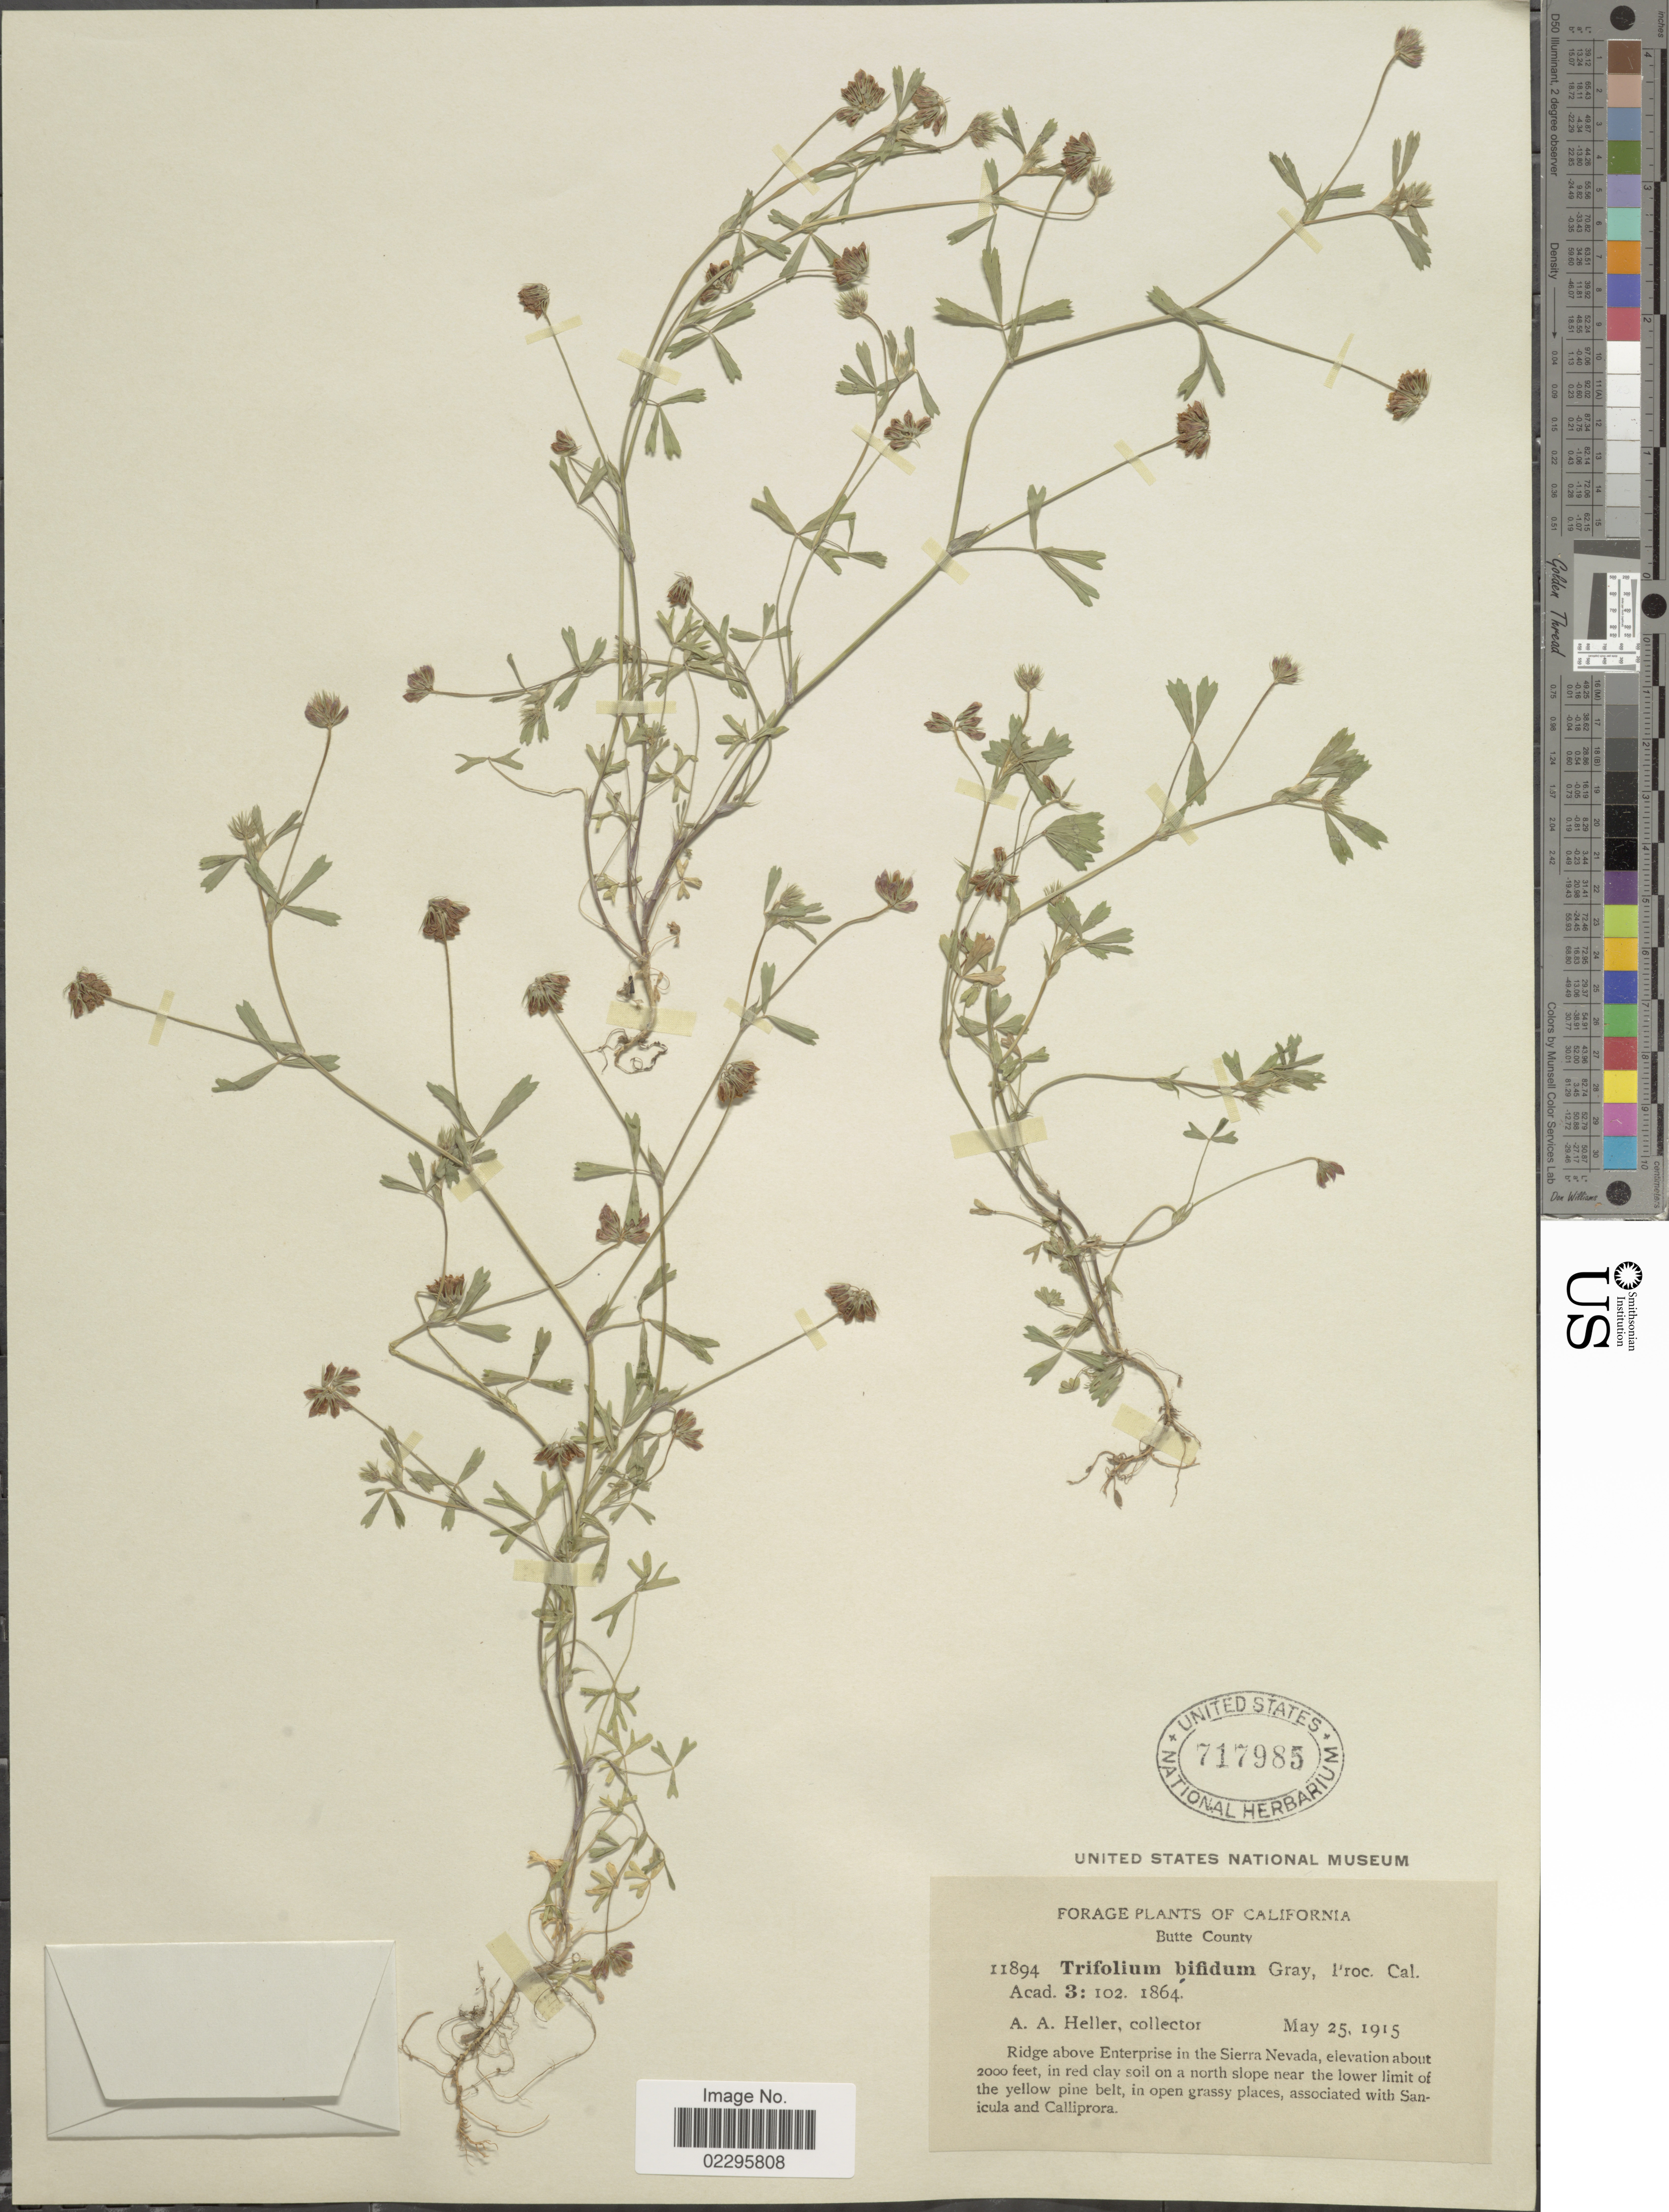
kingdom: Plantae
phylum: Tracheophyta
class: Magnoliopsida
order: Fabales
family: Fabaceae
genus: Trifolium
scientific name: Trifolium bifidum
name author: A. Gray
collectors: A. A. Heller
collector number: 11894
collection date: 1915-05-25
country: United States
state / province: California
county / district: Butte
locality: Forage, Butte County, Ridge above Enterprise in the Sierra Nevada, on a north slope near the lower limit of the yello pine belt, in open grassy places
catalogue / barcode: US 717985